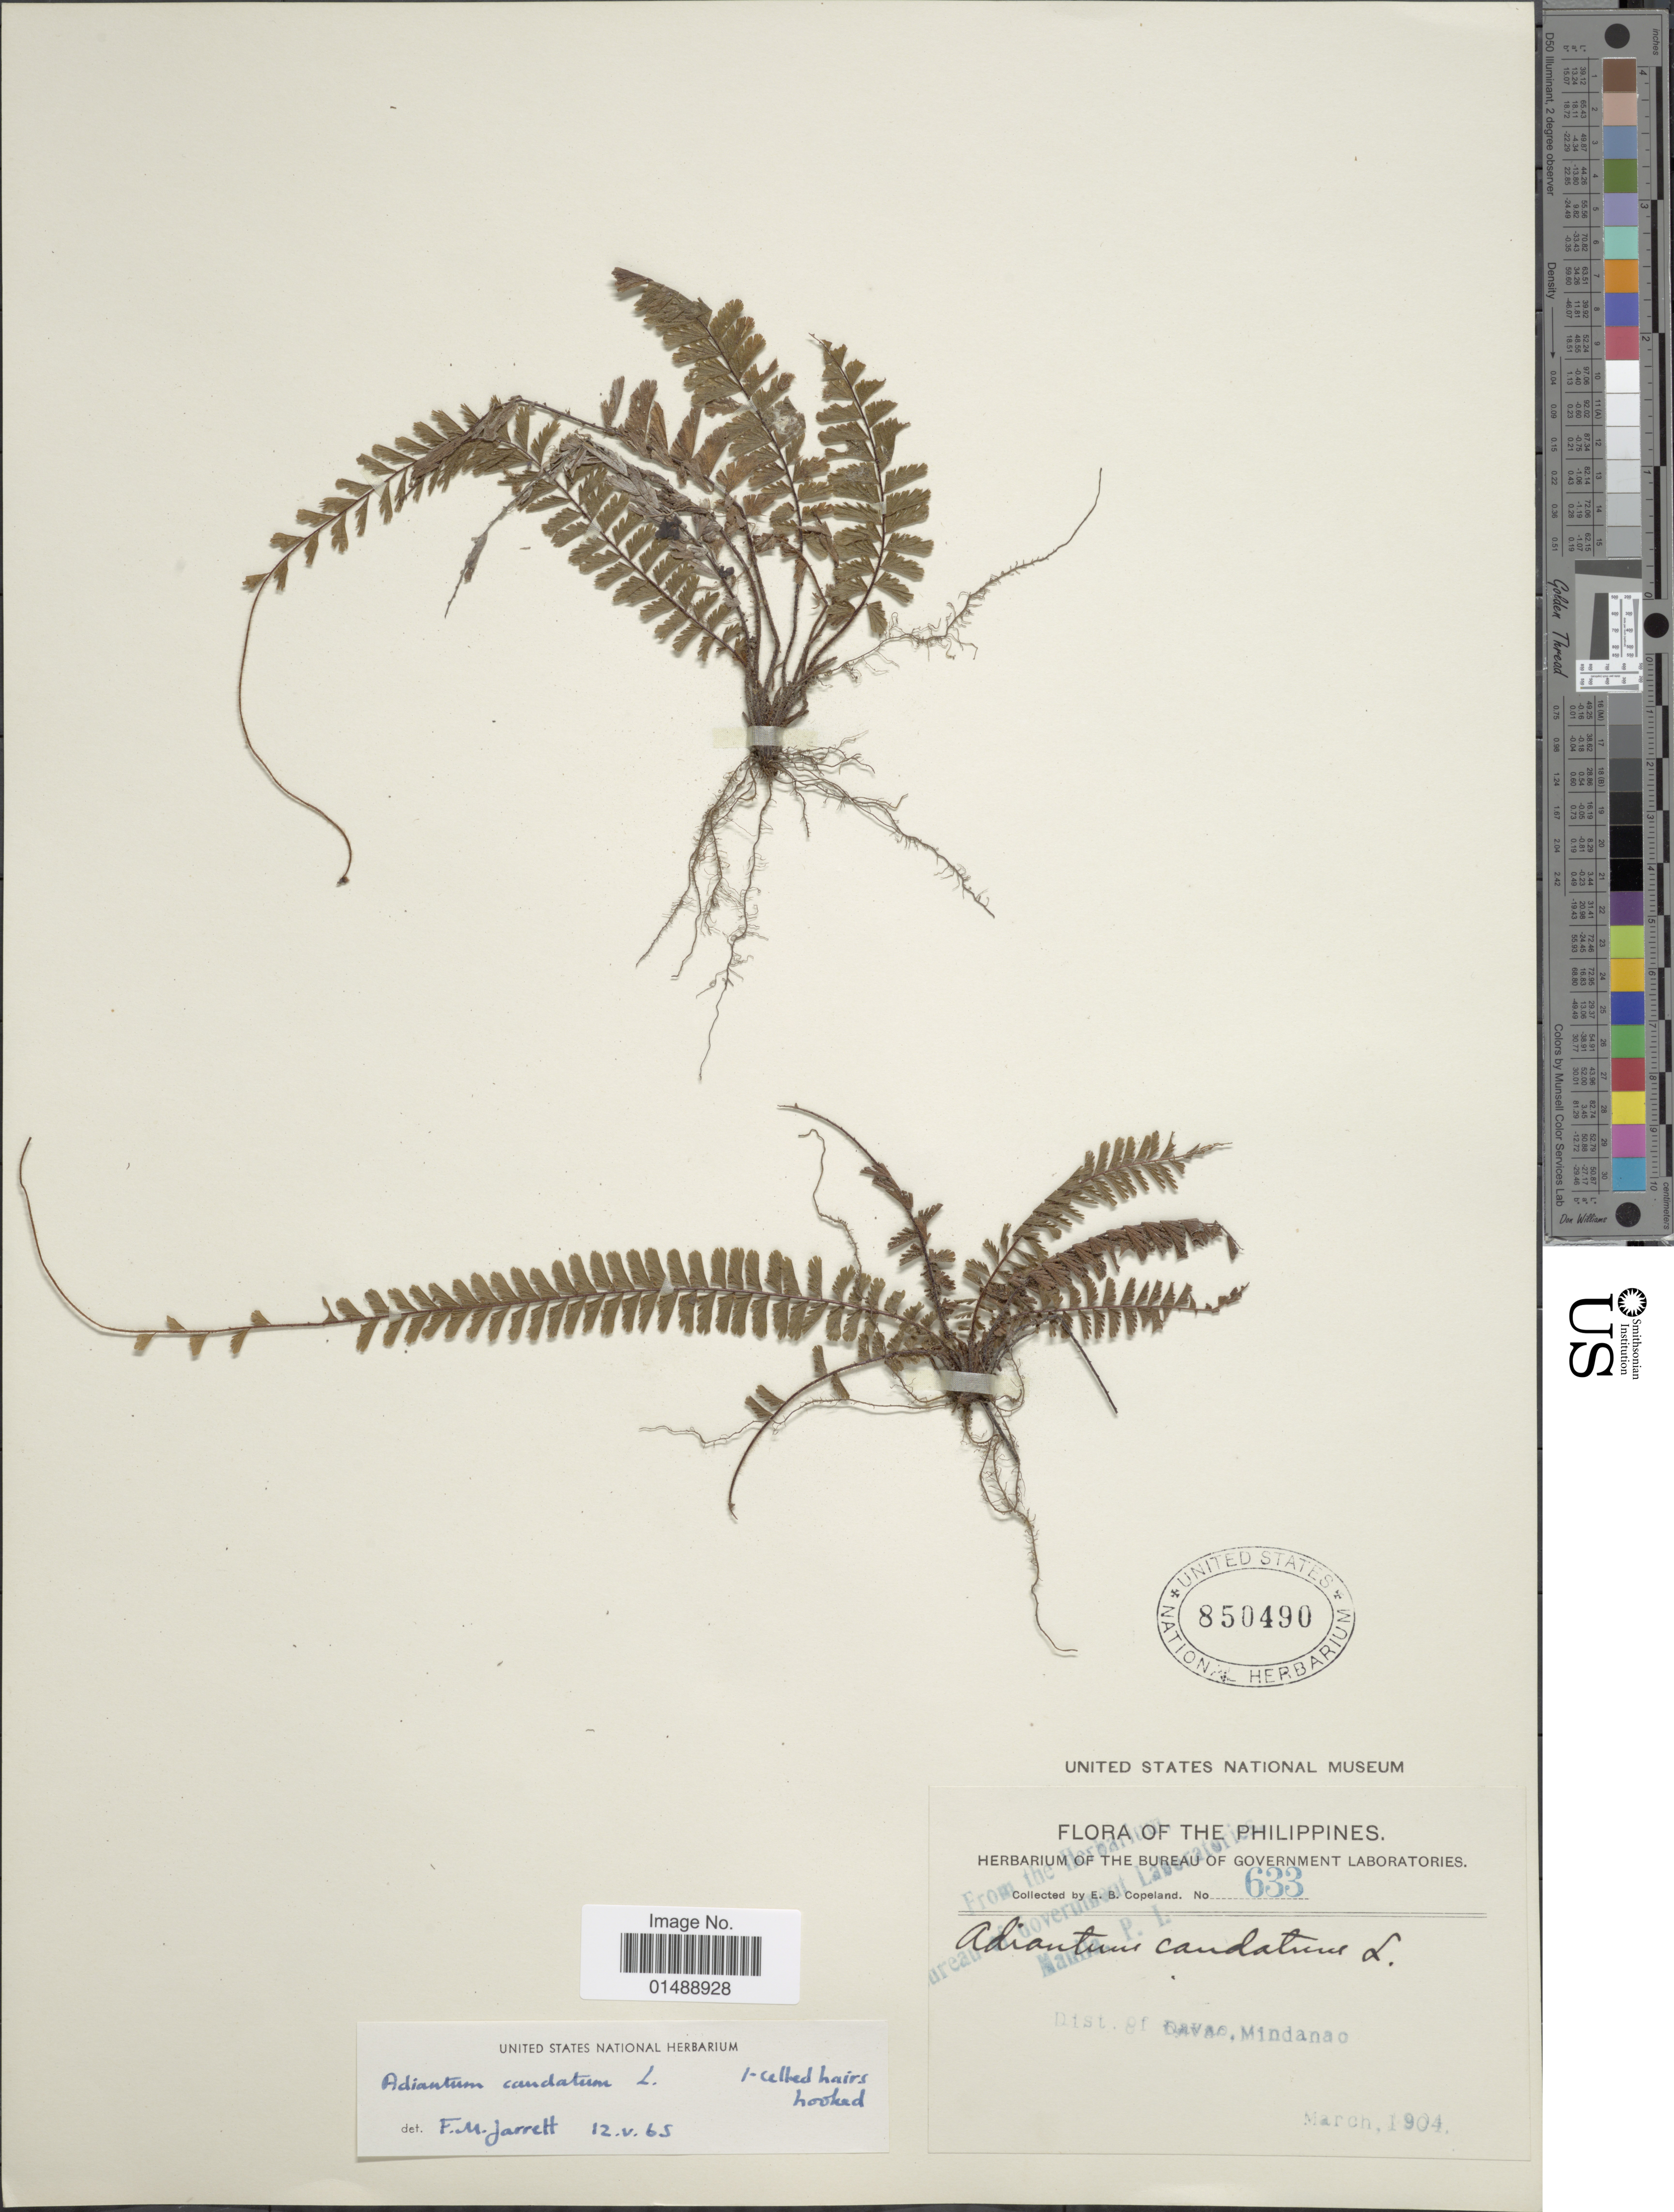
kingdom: Plantae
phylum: Tracheophyta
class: Polypodiopsida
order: Polypodiales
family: Pteridaceae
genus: Adiantum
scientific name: Adiantum caudatum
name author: L.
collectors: E. B. Copeland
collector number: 633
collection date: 1904-03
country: Philippines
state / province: Davao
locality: Distr. of Davao, Mindanao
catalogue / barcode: US 850490